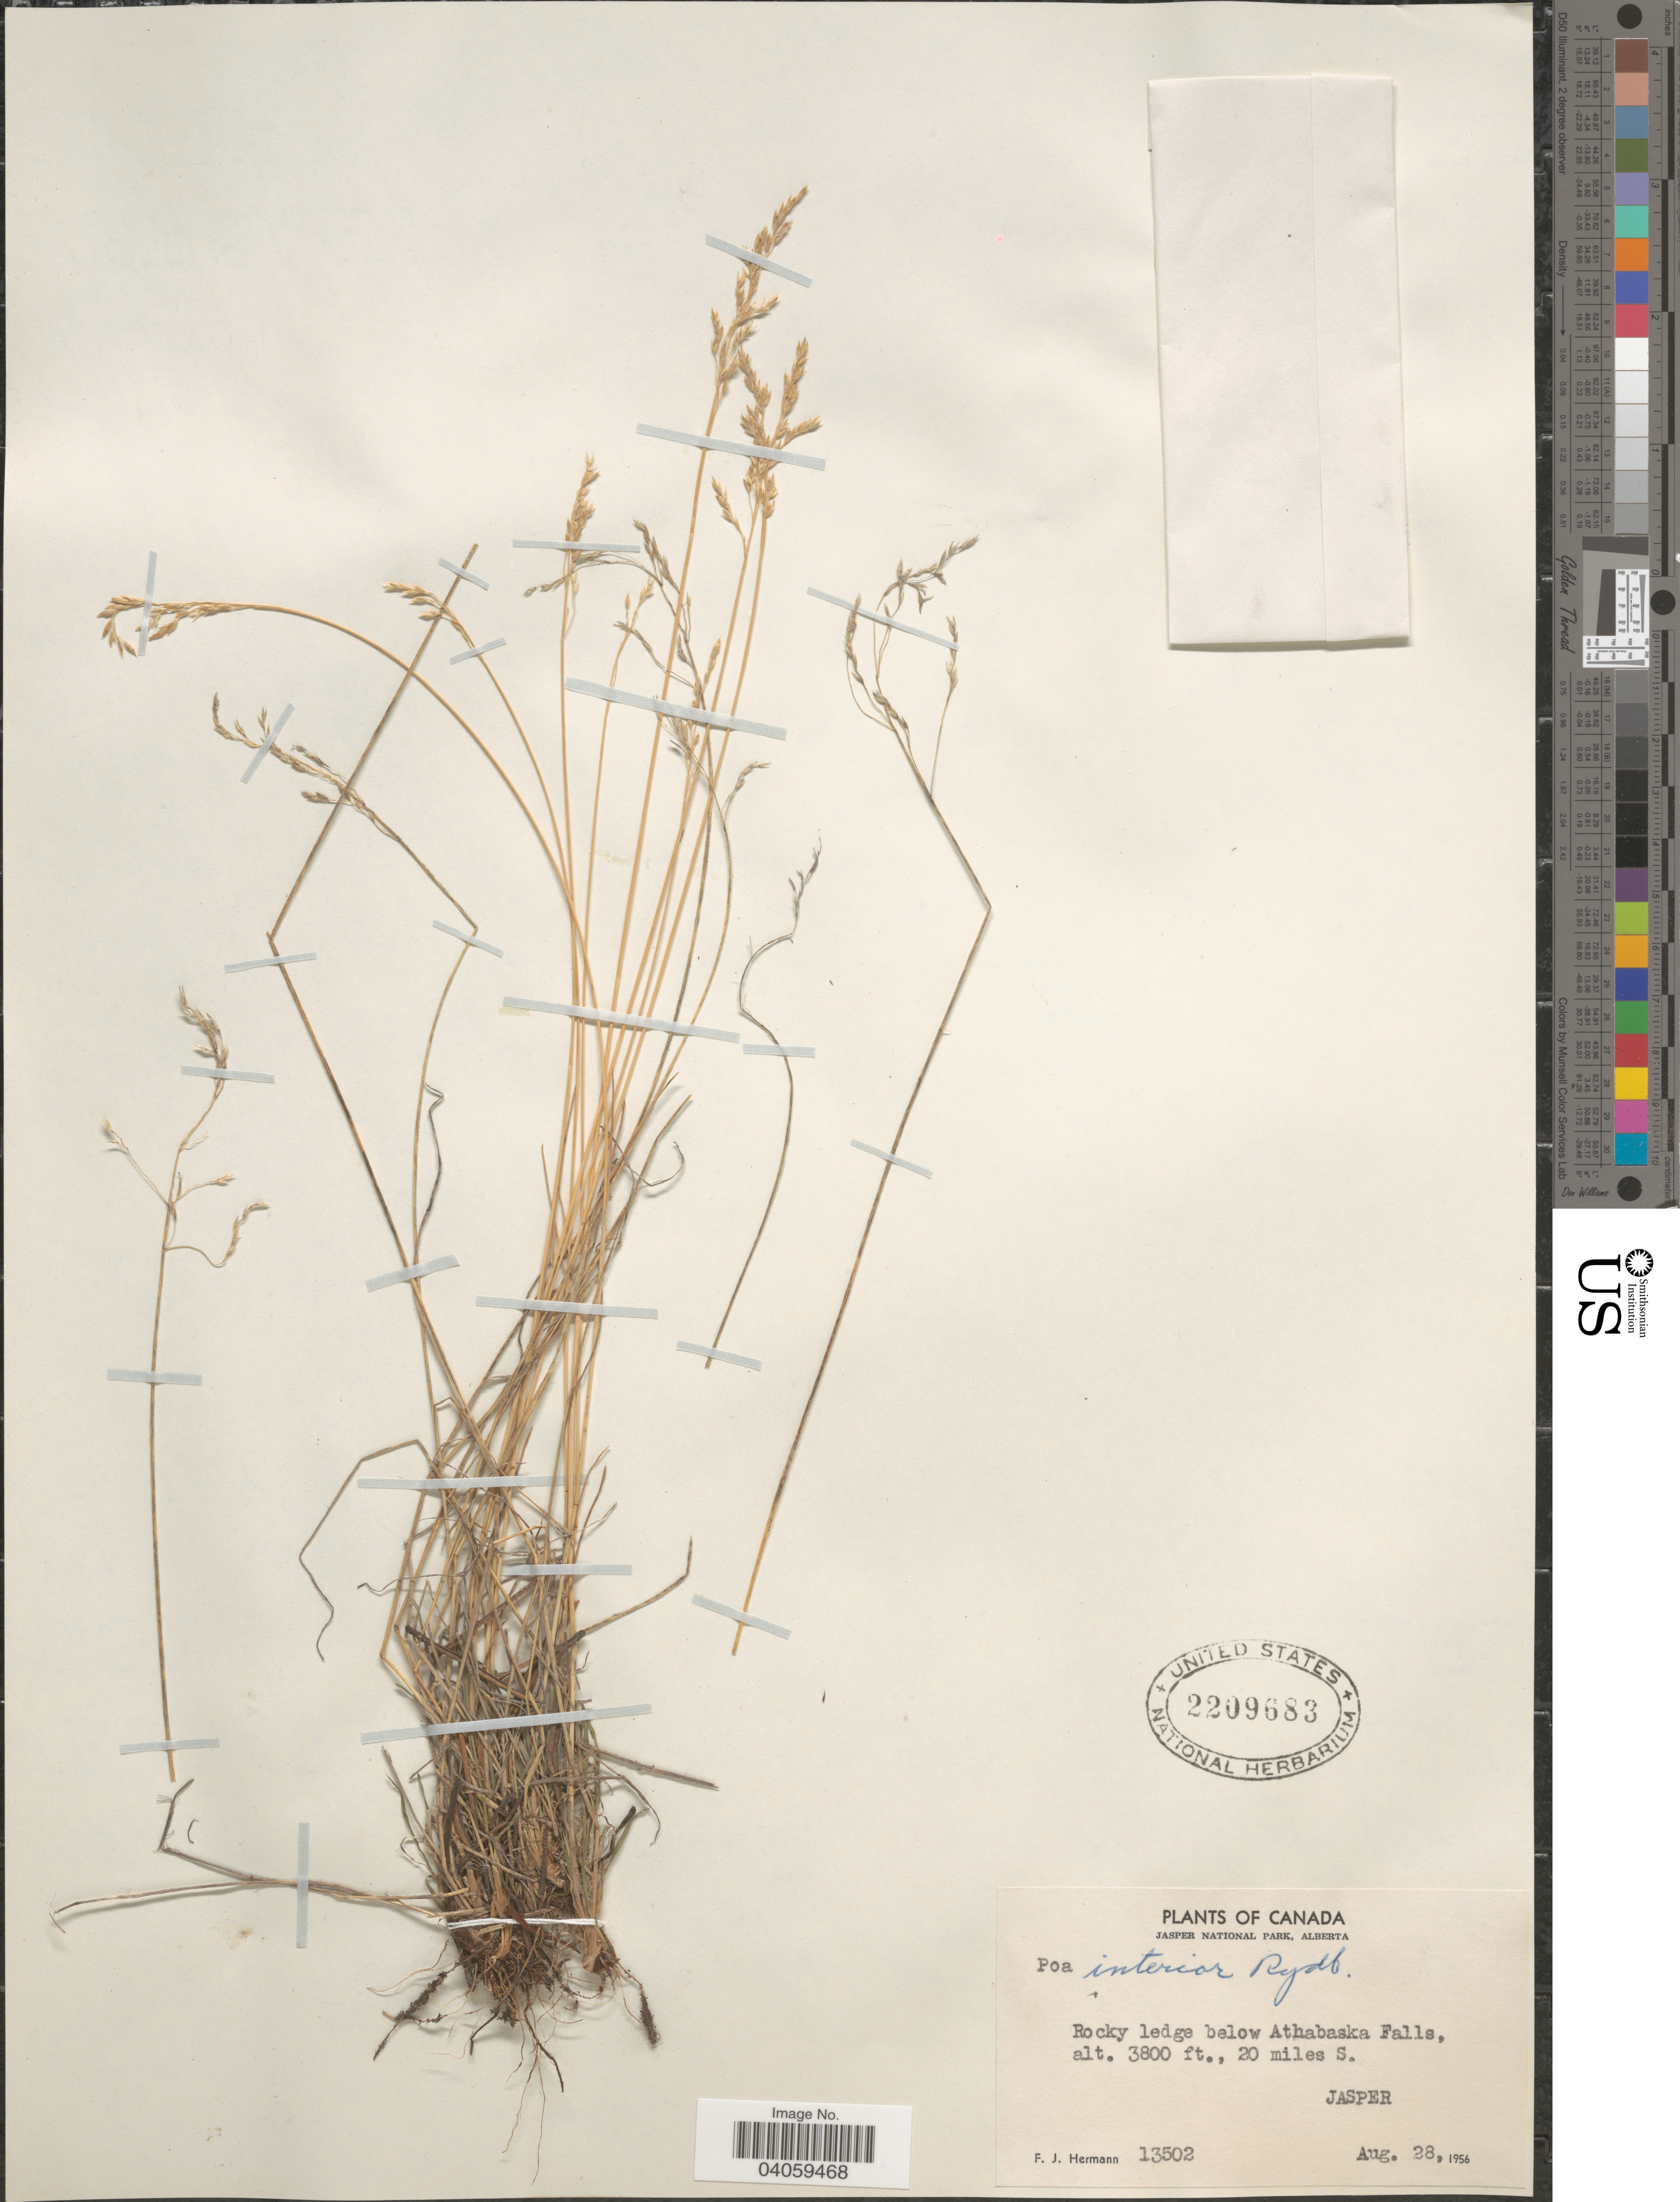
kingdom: Plantae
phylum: Tracheophyta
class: Liliopsida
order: Poales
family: Poaceae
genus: Poa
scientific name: Poa interior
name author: Rydb.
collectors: F. J. Hermann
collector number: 13502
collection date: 1956-08-28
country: Canada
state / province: Alberta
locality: Jasper National Park. Rocky ledge below Athabaska Falls, 20 miles S. Jasper.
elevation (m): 1158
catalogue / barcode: US 2209683